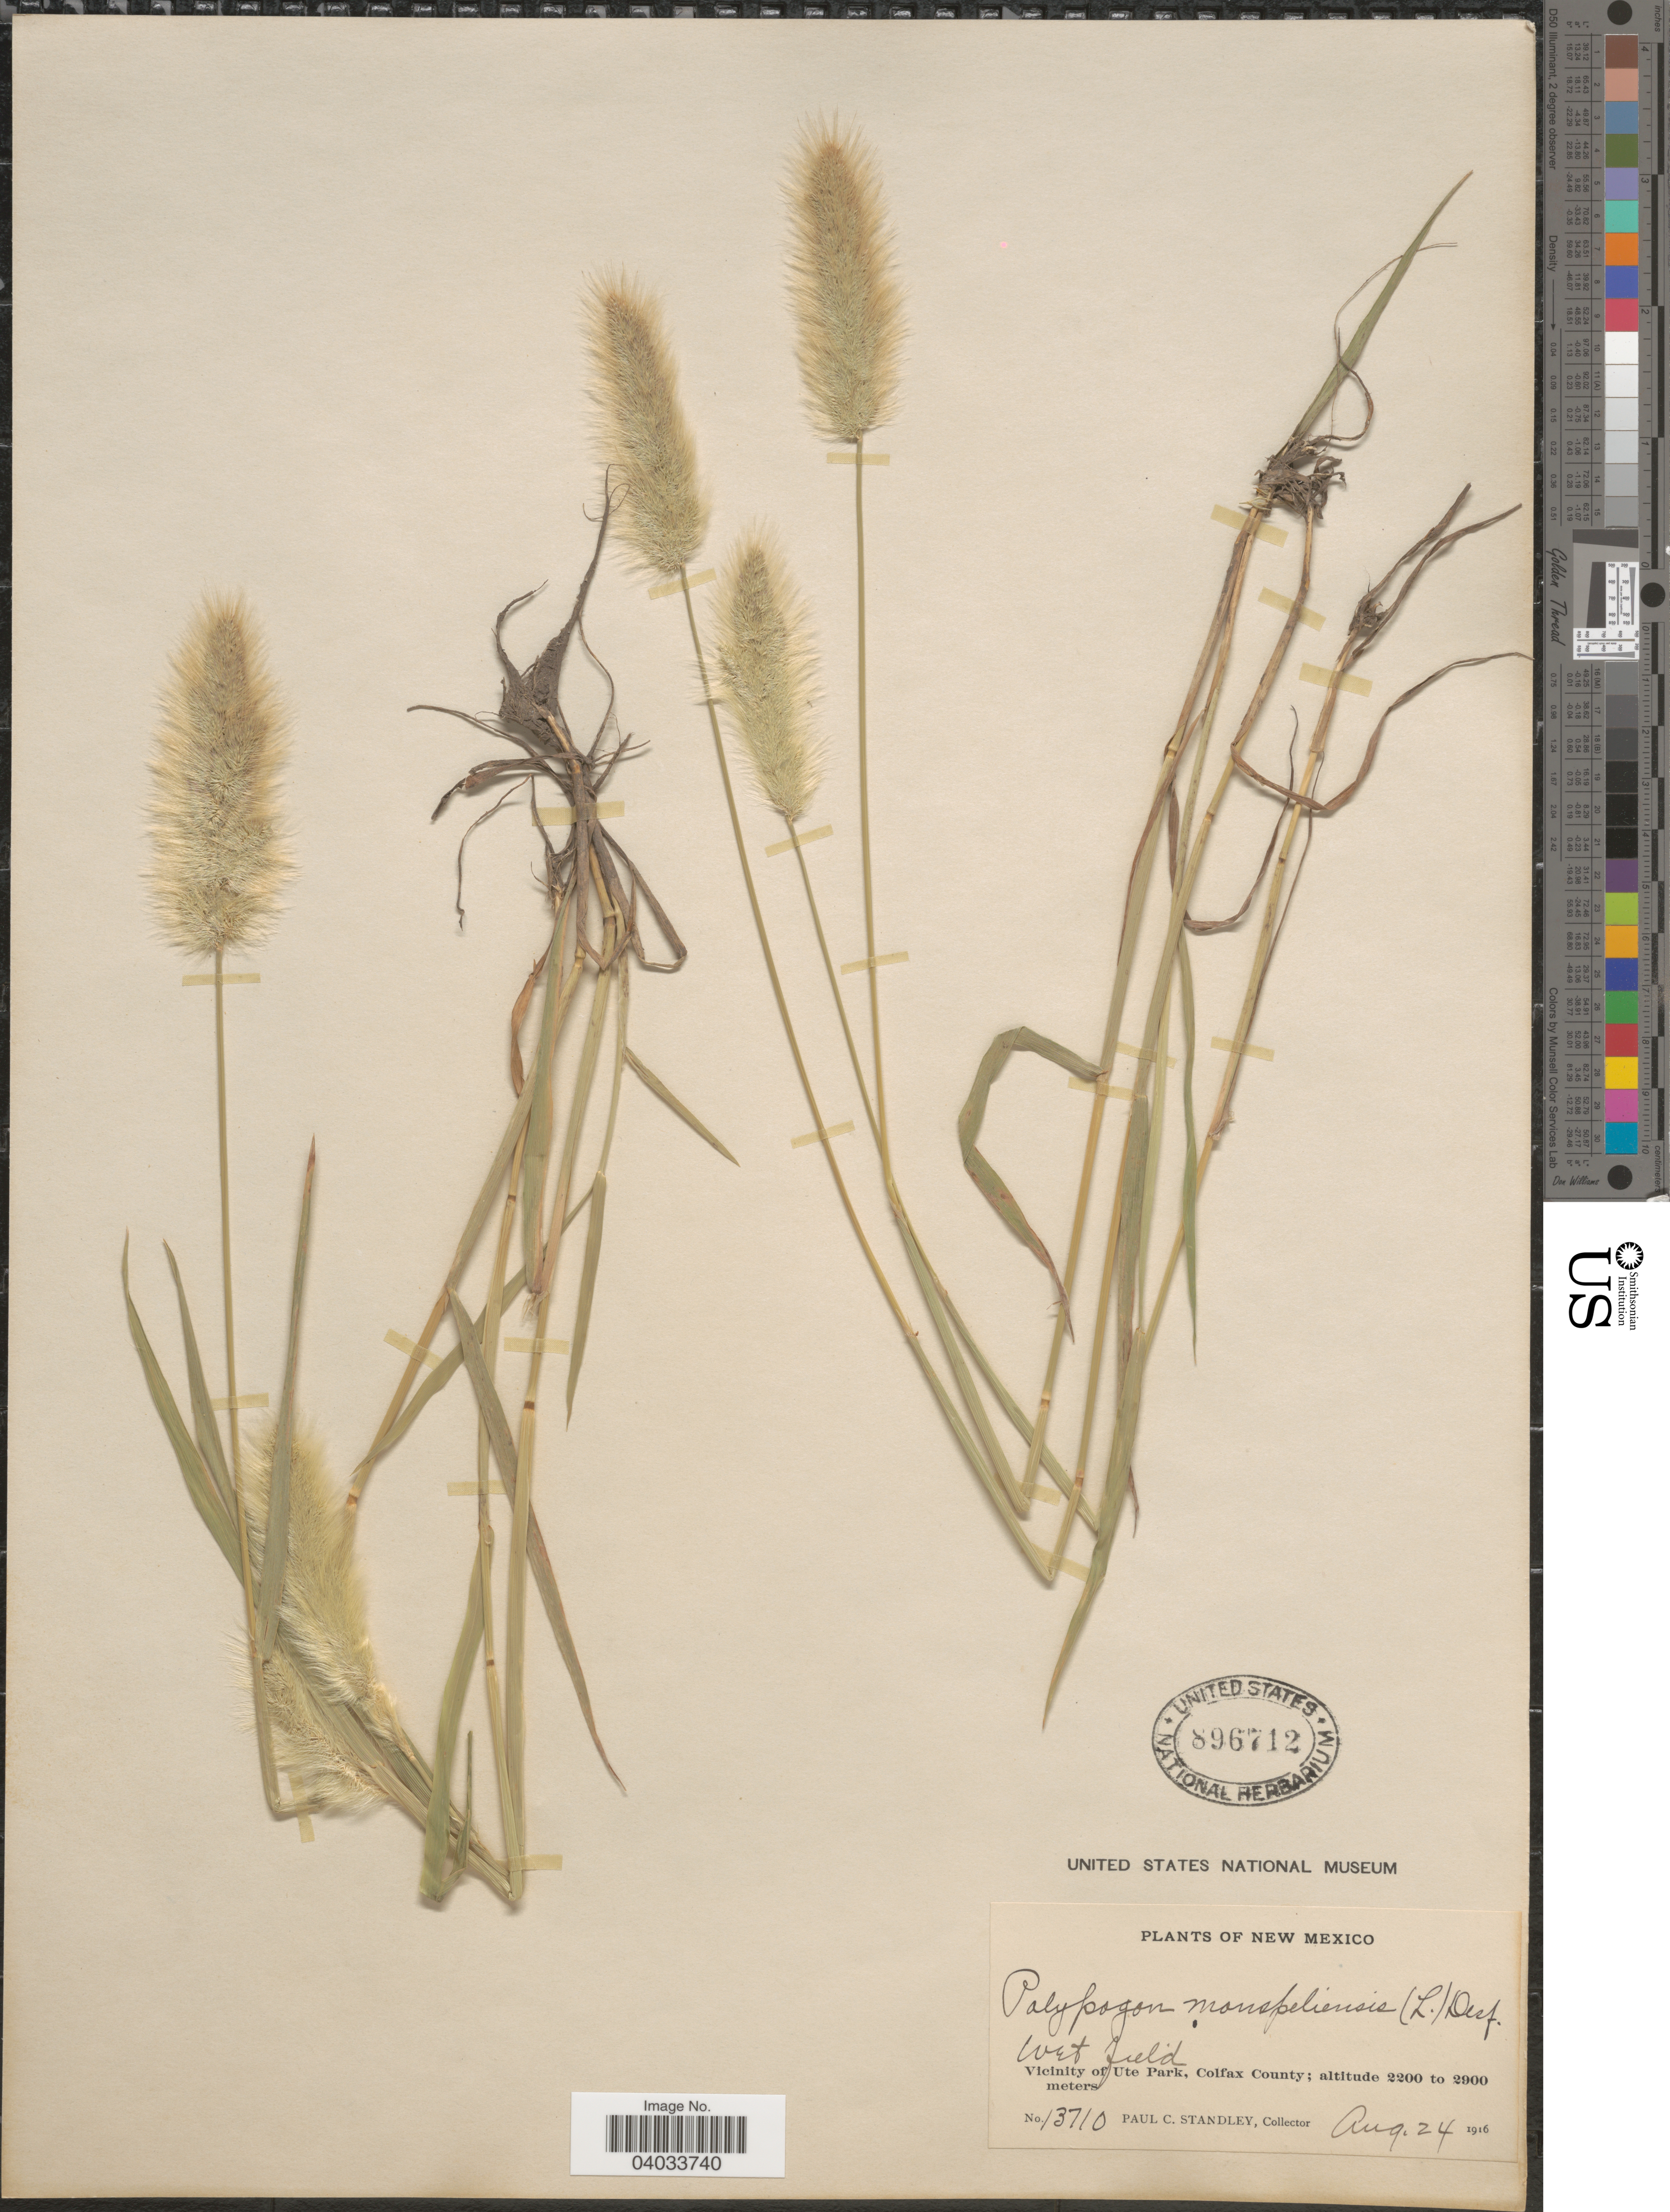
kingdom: Plantae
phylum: Tracheophyta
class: Liliopsida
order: Poales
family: Poaceae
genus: Polypogon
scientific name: Polypogon monspeliensis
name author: (L.) Desf.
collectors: P. C. Standley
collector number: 13710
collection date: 1916-08-24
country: United States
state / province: New Mexico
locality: Vicinity of Ute Park, Colfax County.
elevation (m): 2200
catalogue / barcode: US 896712